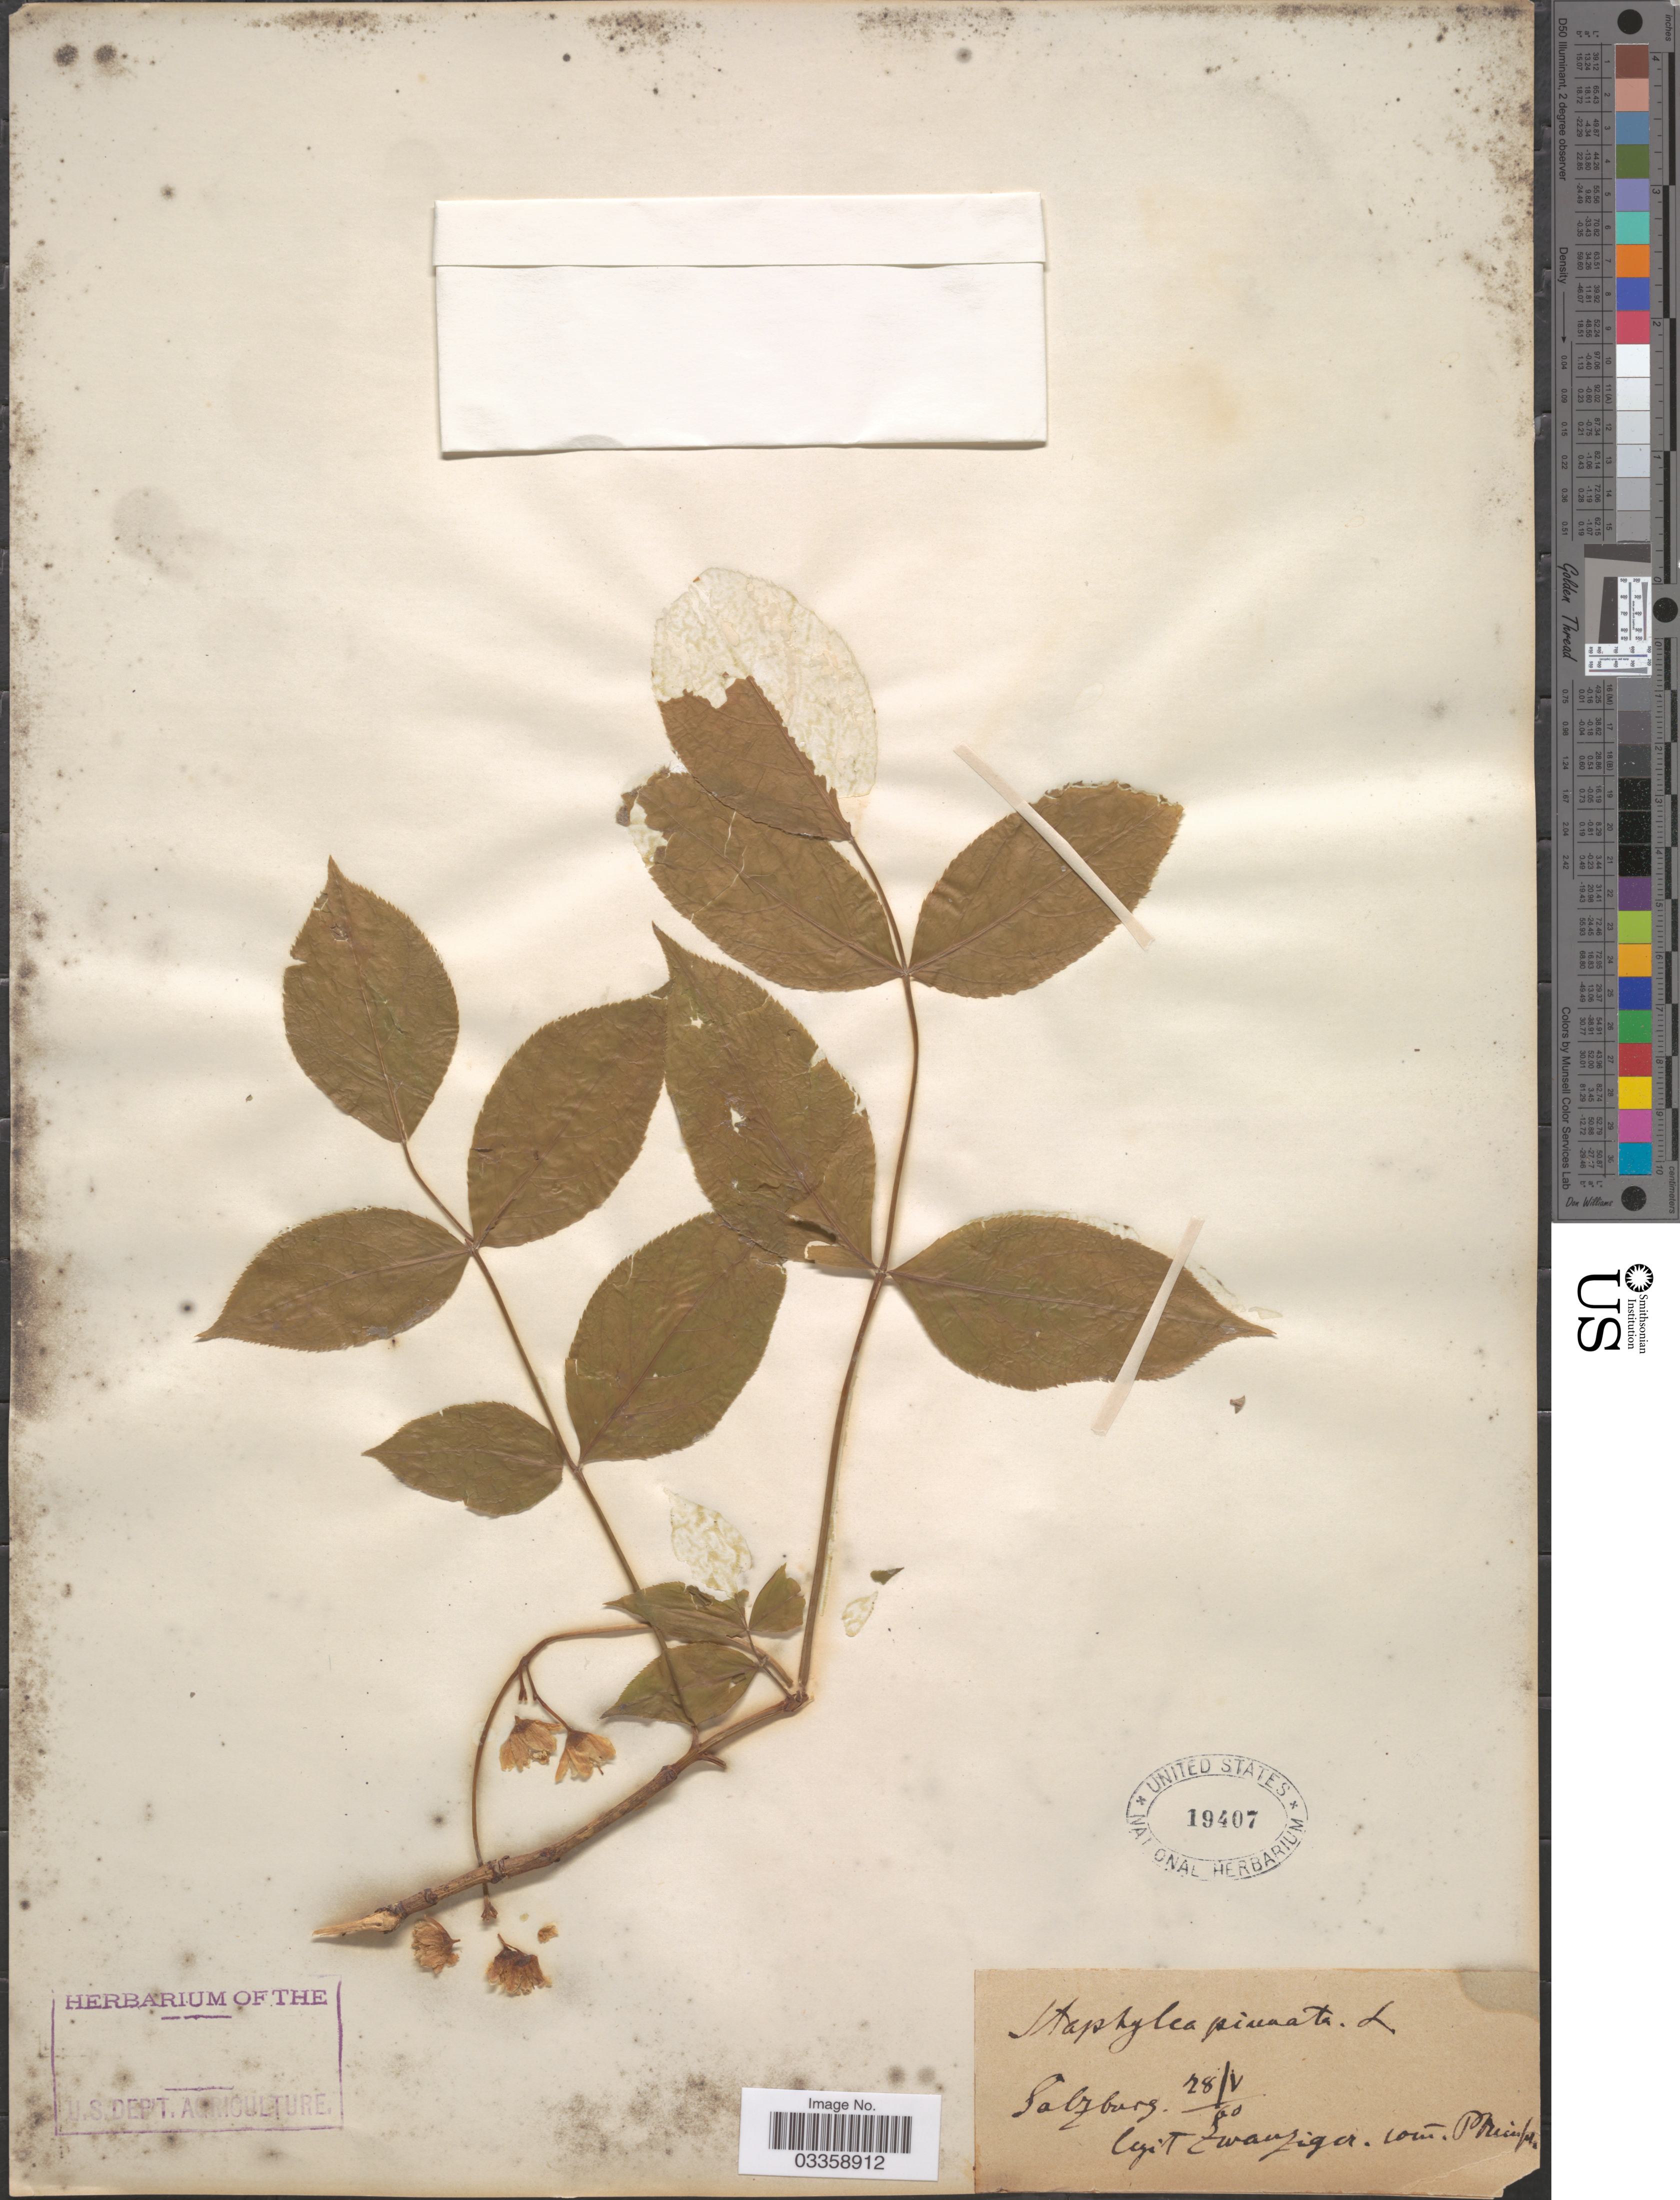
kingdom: Plantae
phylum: Tracheophyta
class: Magnoliopsida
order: Crossosomatales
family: Staphyleaceae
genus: Staphylea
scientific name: Staphylea pinnata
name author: L.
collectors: Zwanziger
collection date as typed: Transcribed d/m/y: 28/5/80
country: Austria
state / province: Salzburg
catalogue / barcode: US 19407